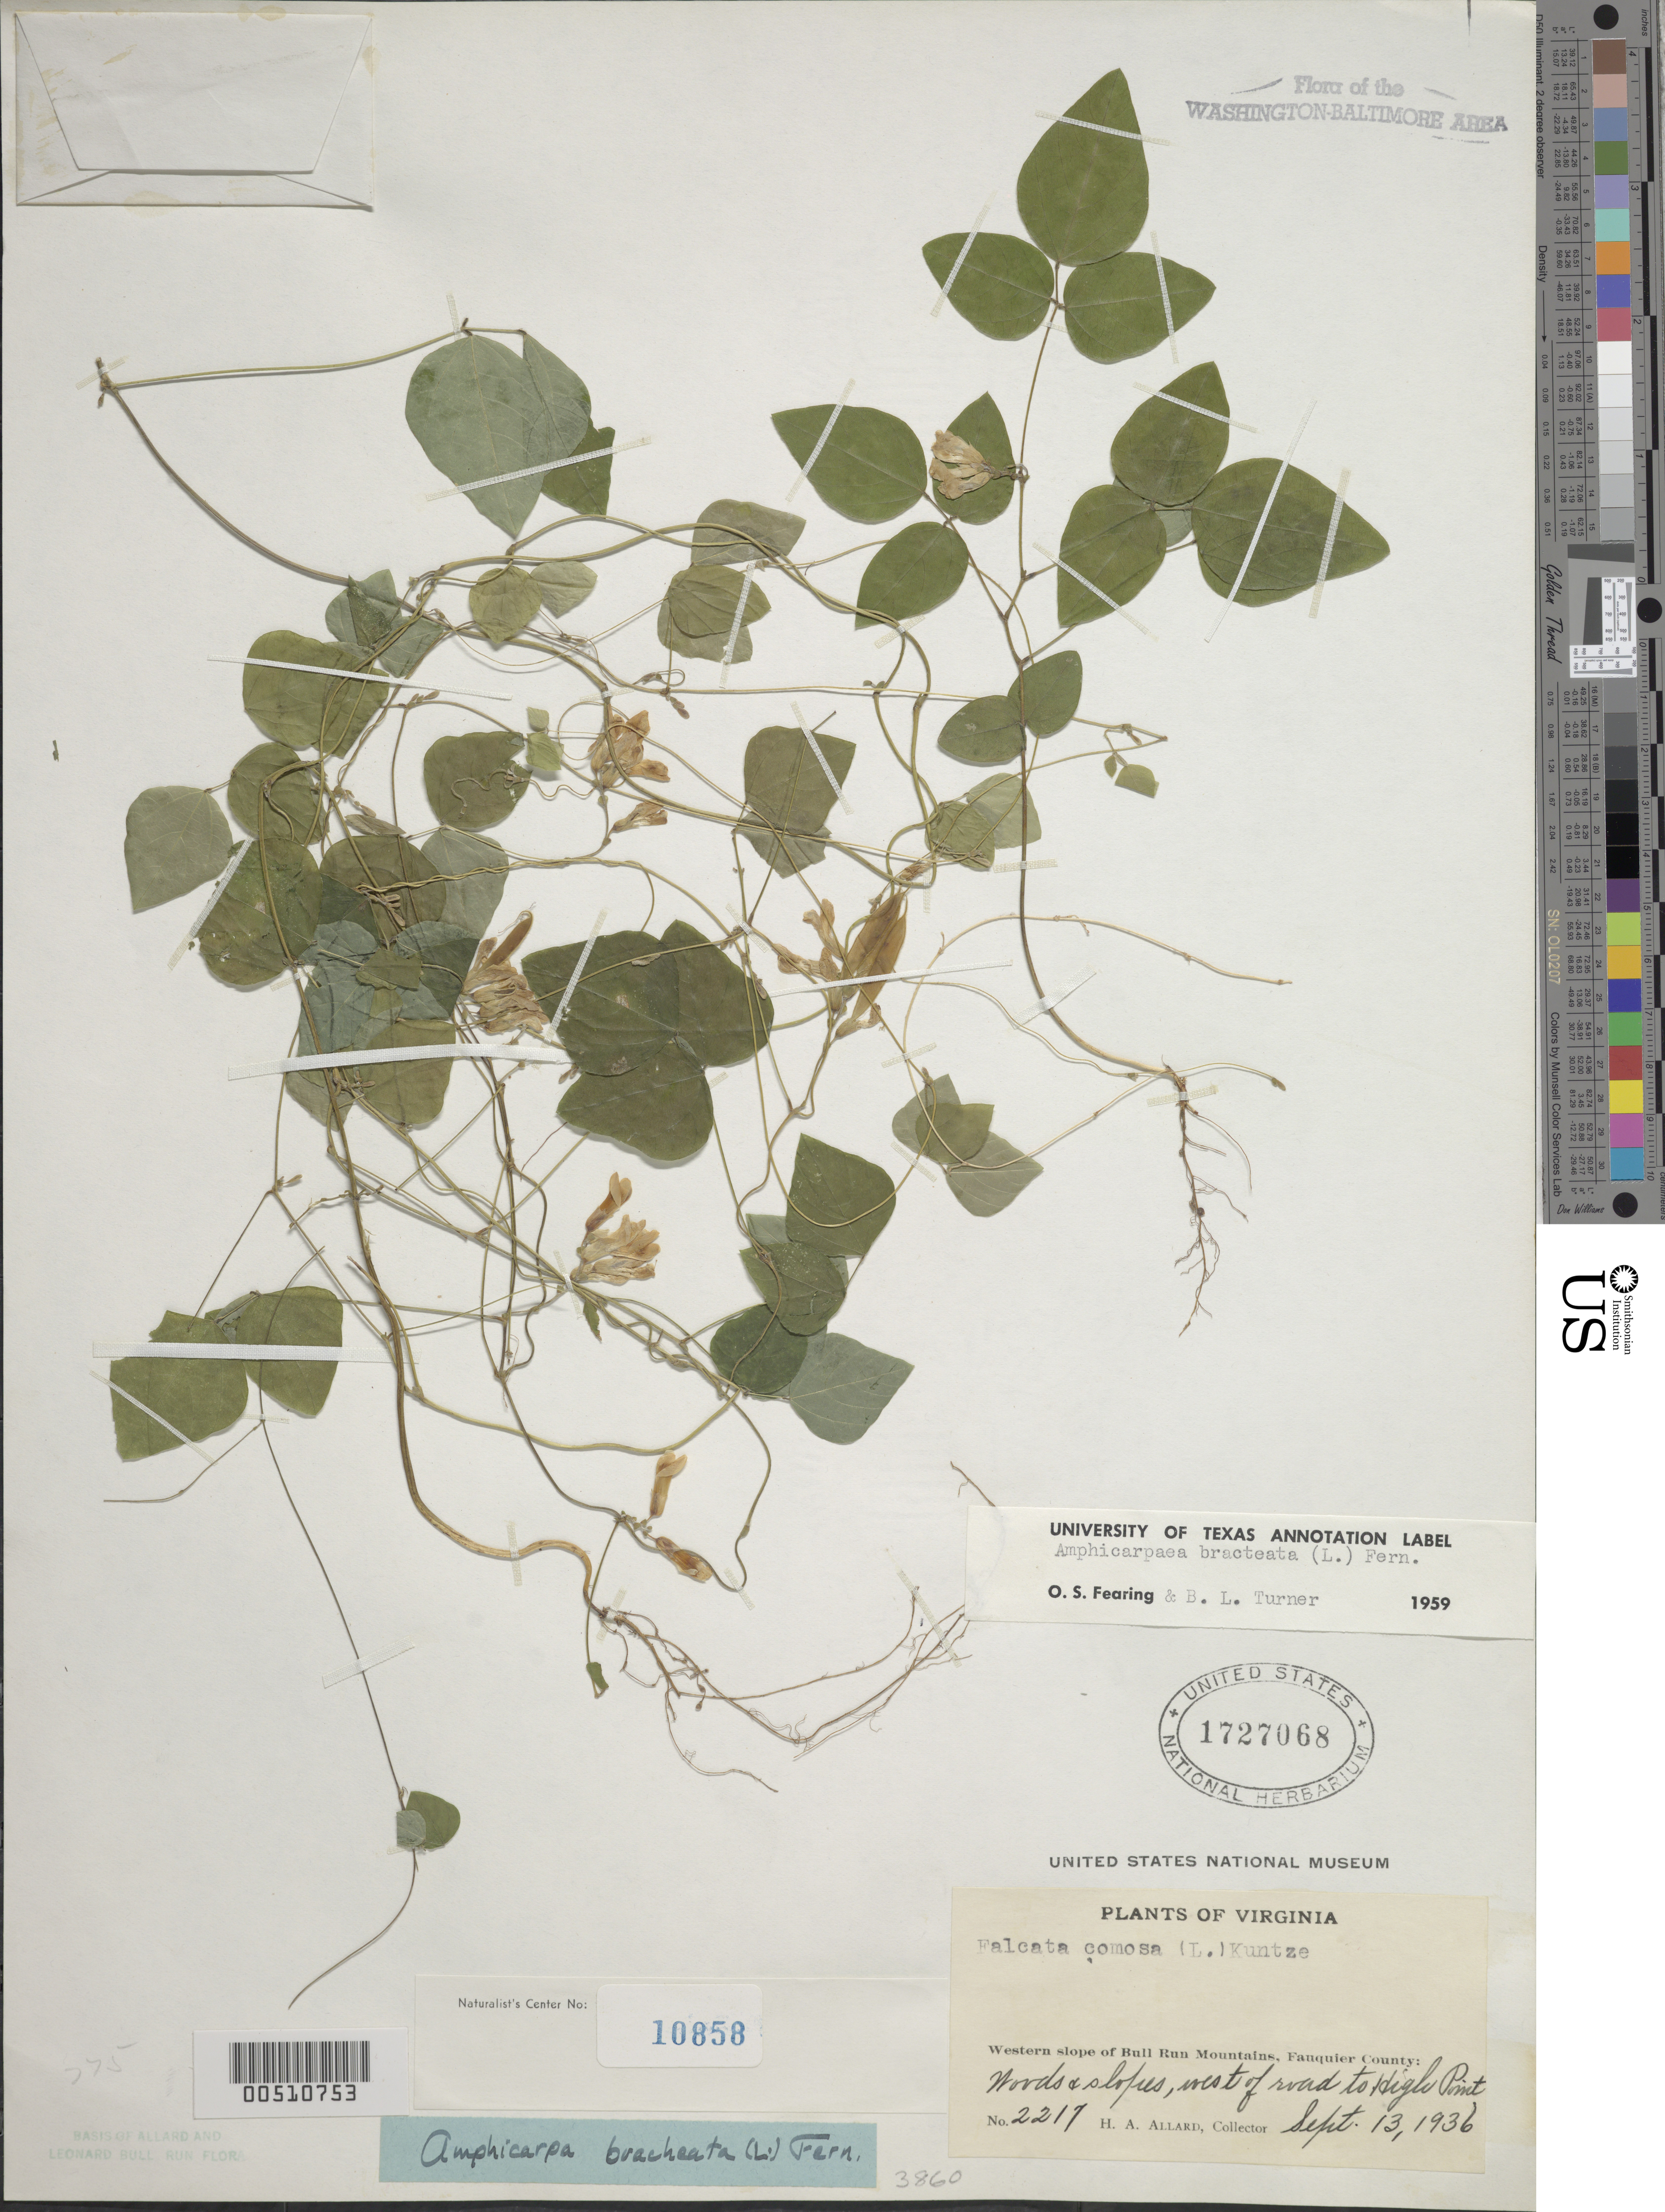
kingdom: Plantae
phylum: Tracheophyta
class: Magnoliopsida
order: Fabales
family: Fabaceae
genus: Amphicarpaea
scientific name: Amphicarpaea bracteata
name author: (L.) Fernald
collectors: H. A. Allard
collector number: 2217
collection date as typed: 13 Sep 1936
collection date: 1936-09-13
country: United States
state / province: Virginia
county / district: Fauquier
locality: W of road to High Point Bull Run Mts.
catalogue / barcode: US 1727068